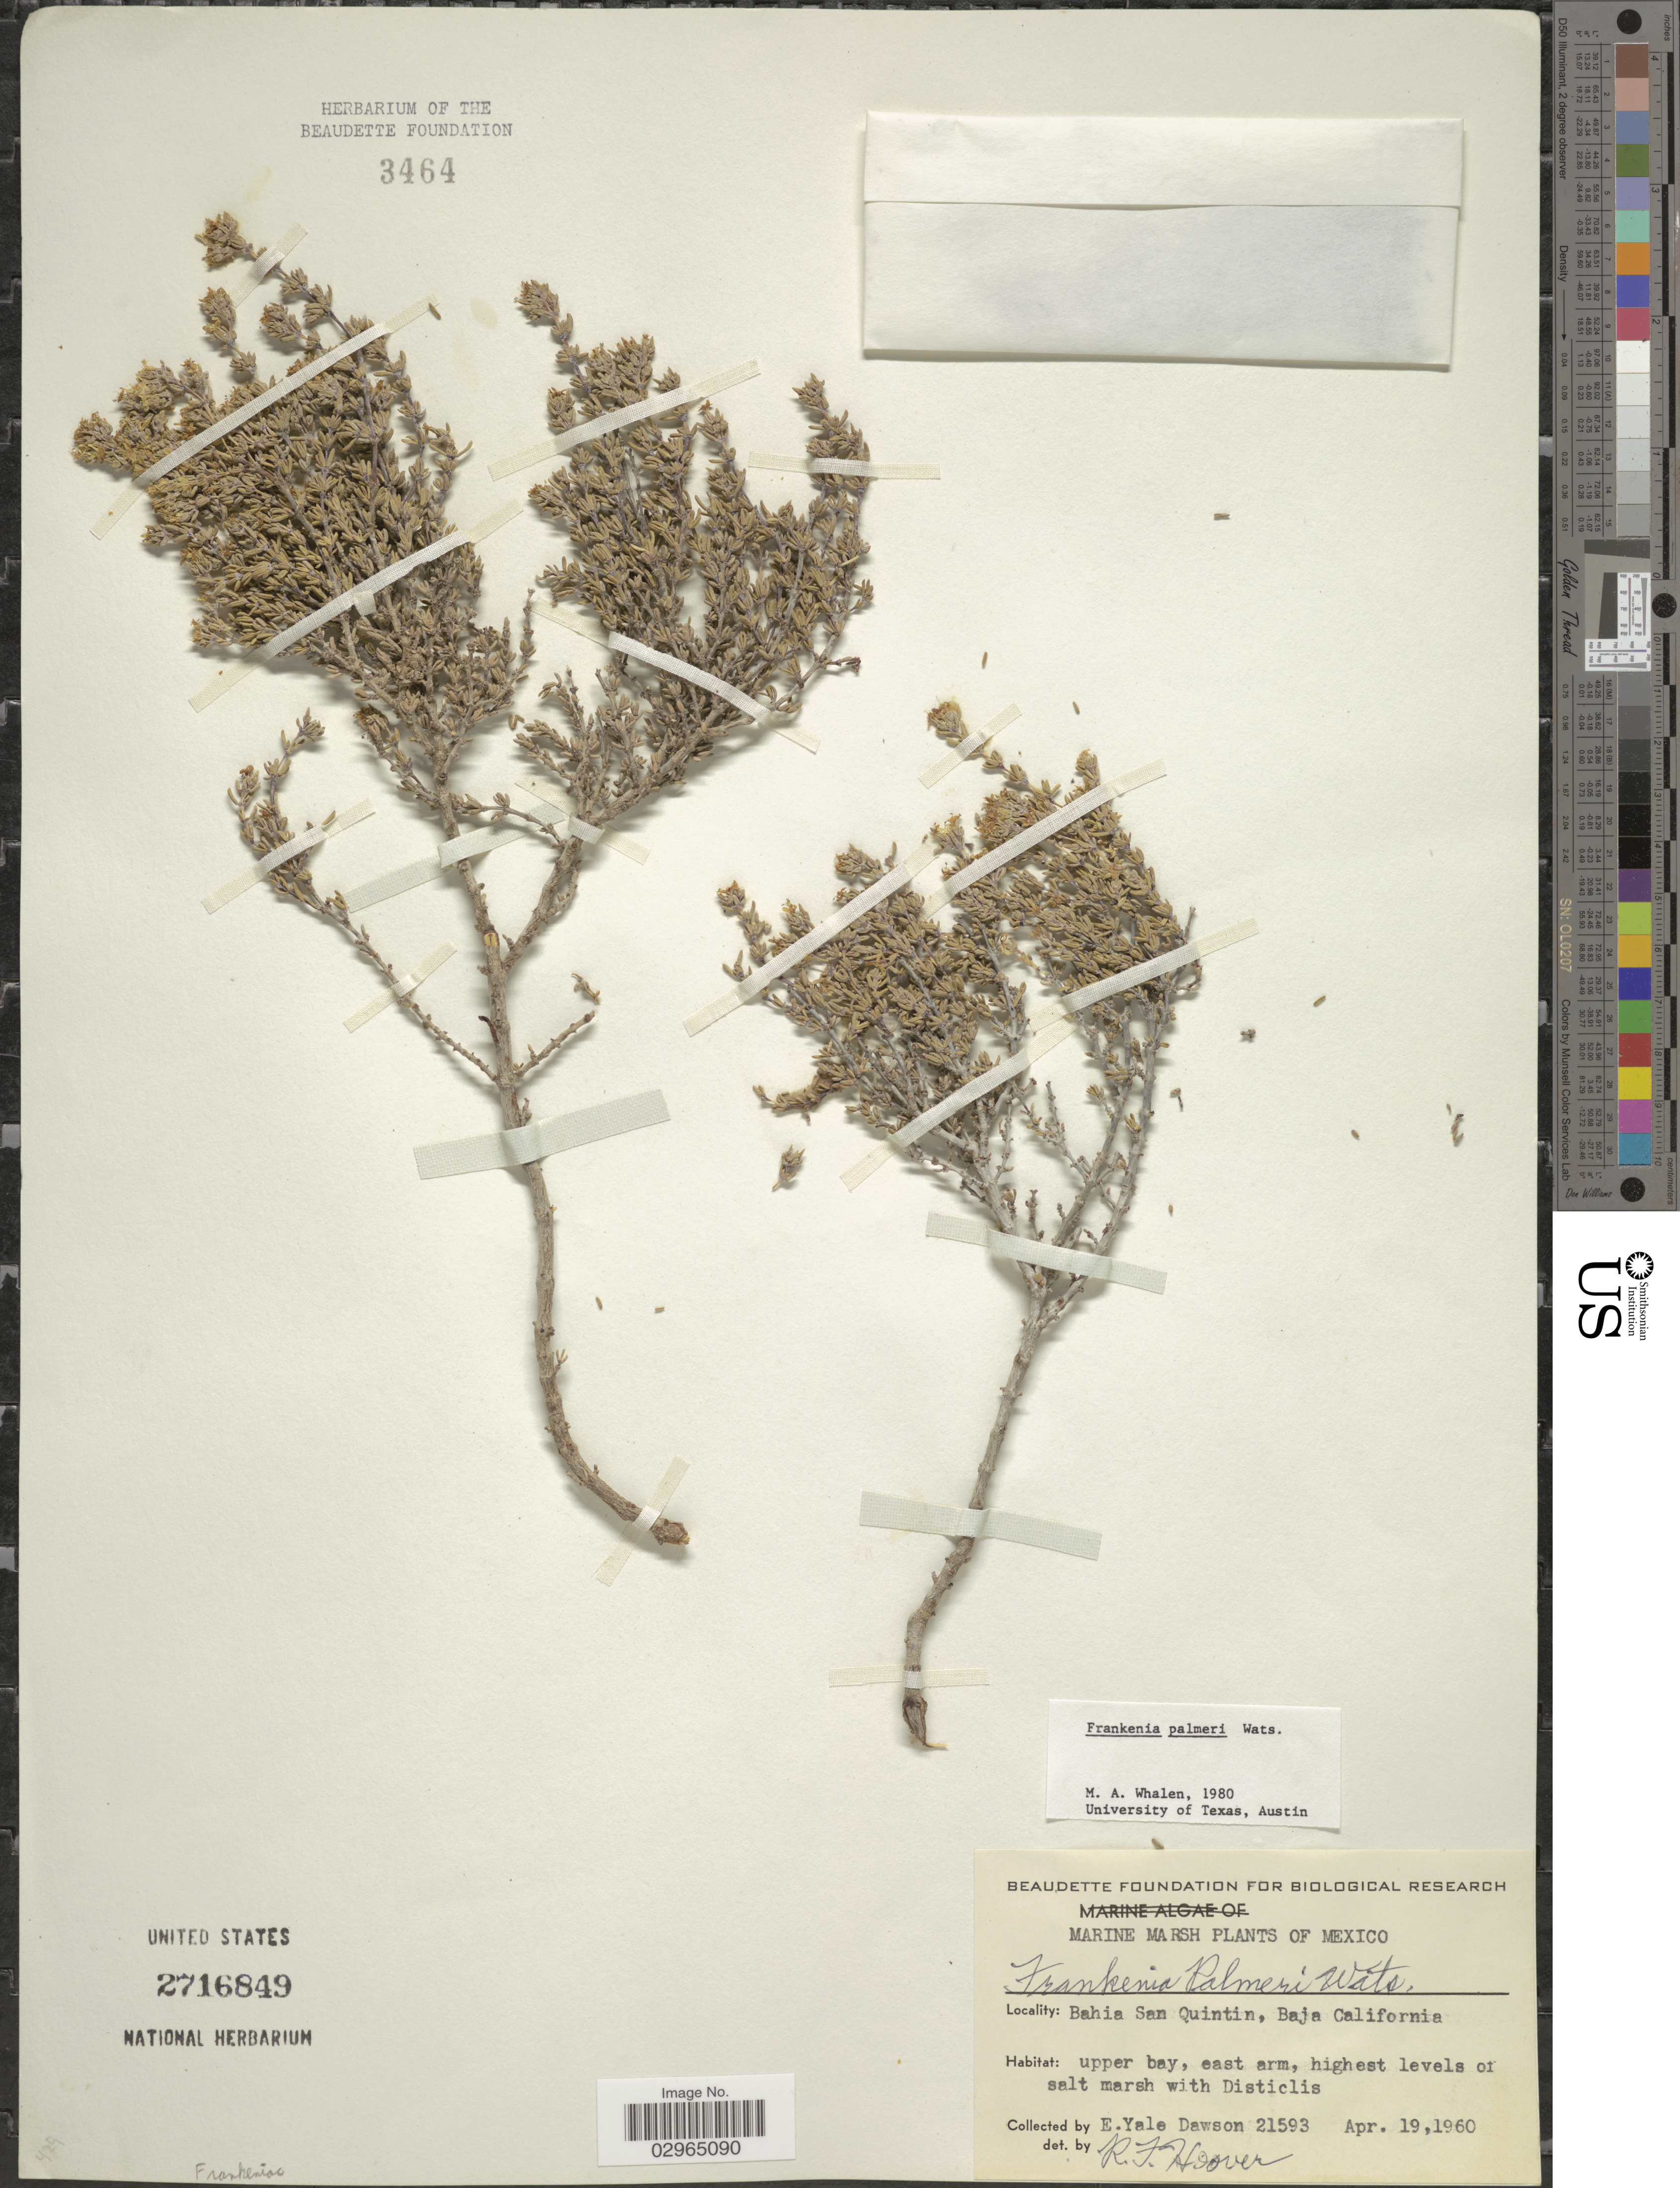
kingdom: Plantae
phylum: Tracheophyta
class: Magnoliopsida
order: Caryophyllales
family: Frankeniaceae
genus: Frankenia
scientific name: Frankenia palmeri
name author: S. Watson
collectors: N. Yensen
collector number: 21593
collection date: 1960-04-19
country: Mexico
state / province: Baja California Norte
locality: Marine Marsh. Bahia San Quintin, upper bay.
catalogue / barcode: US 2716849